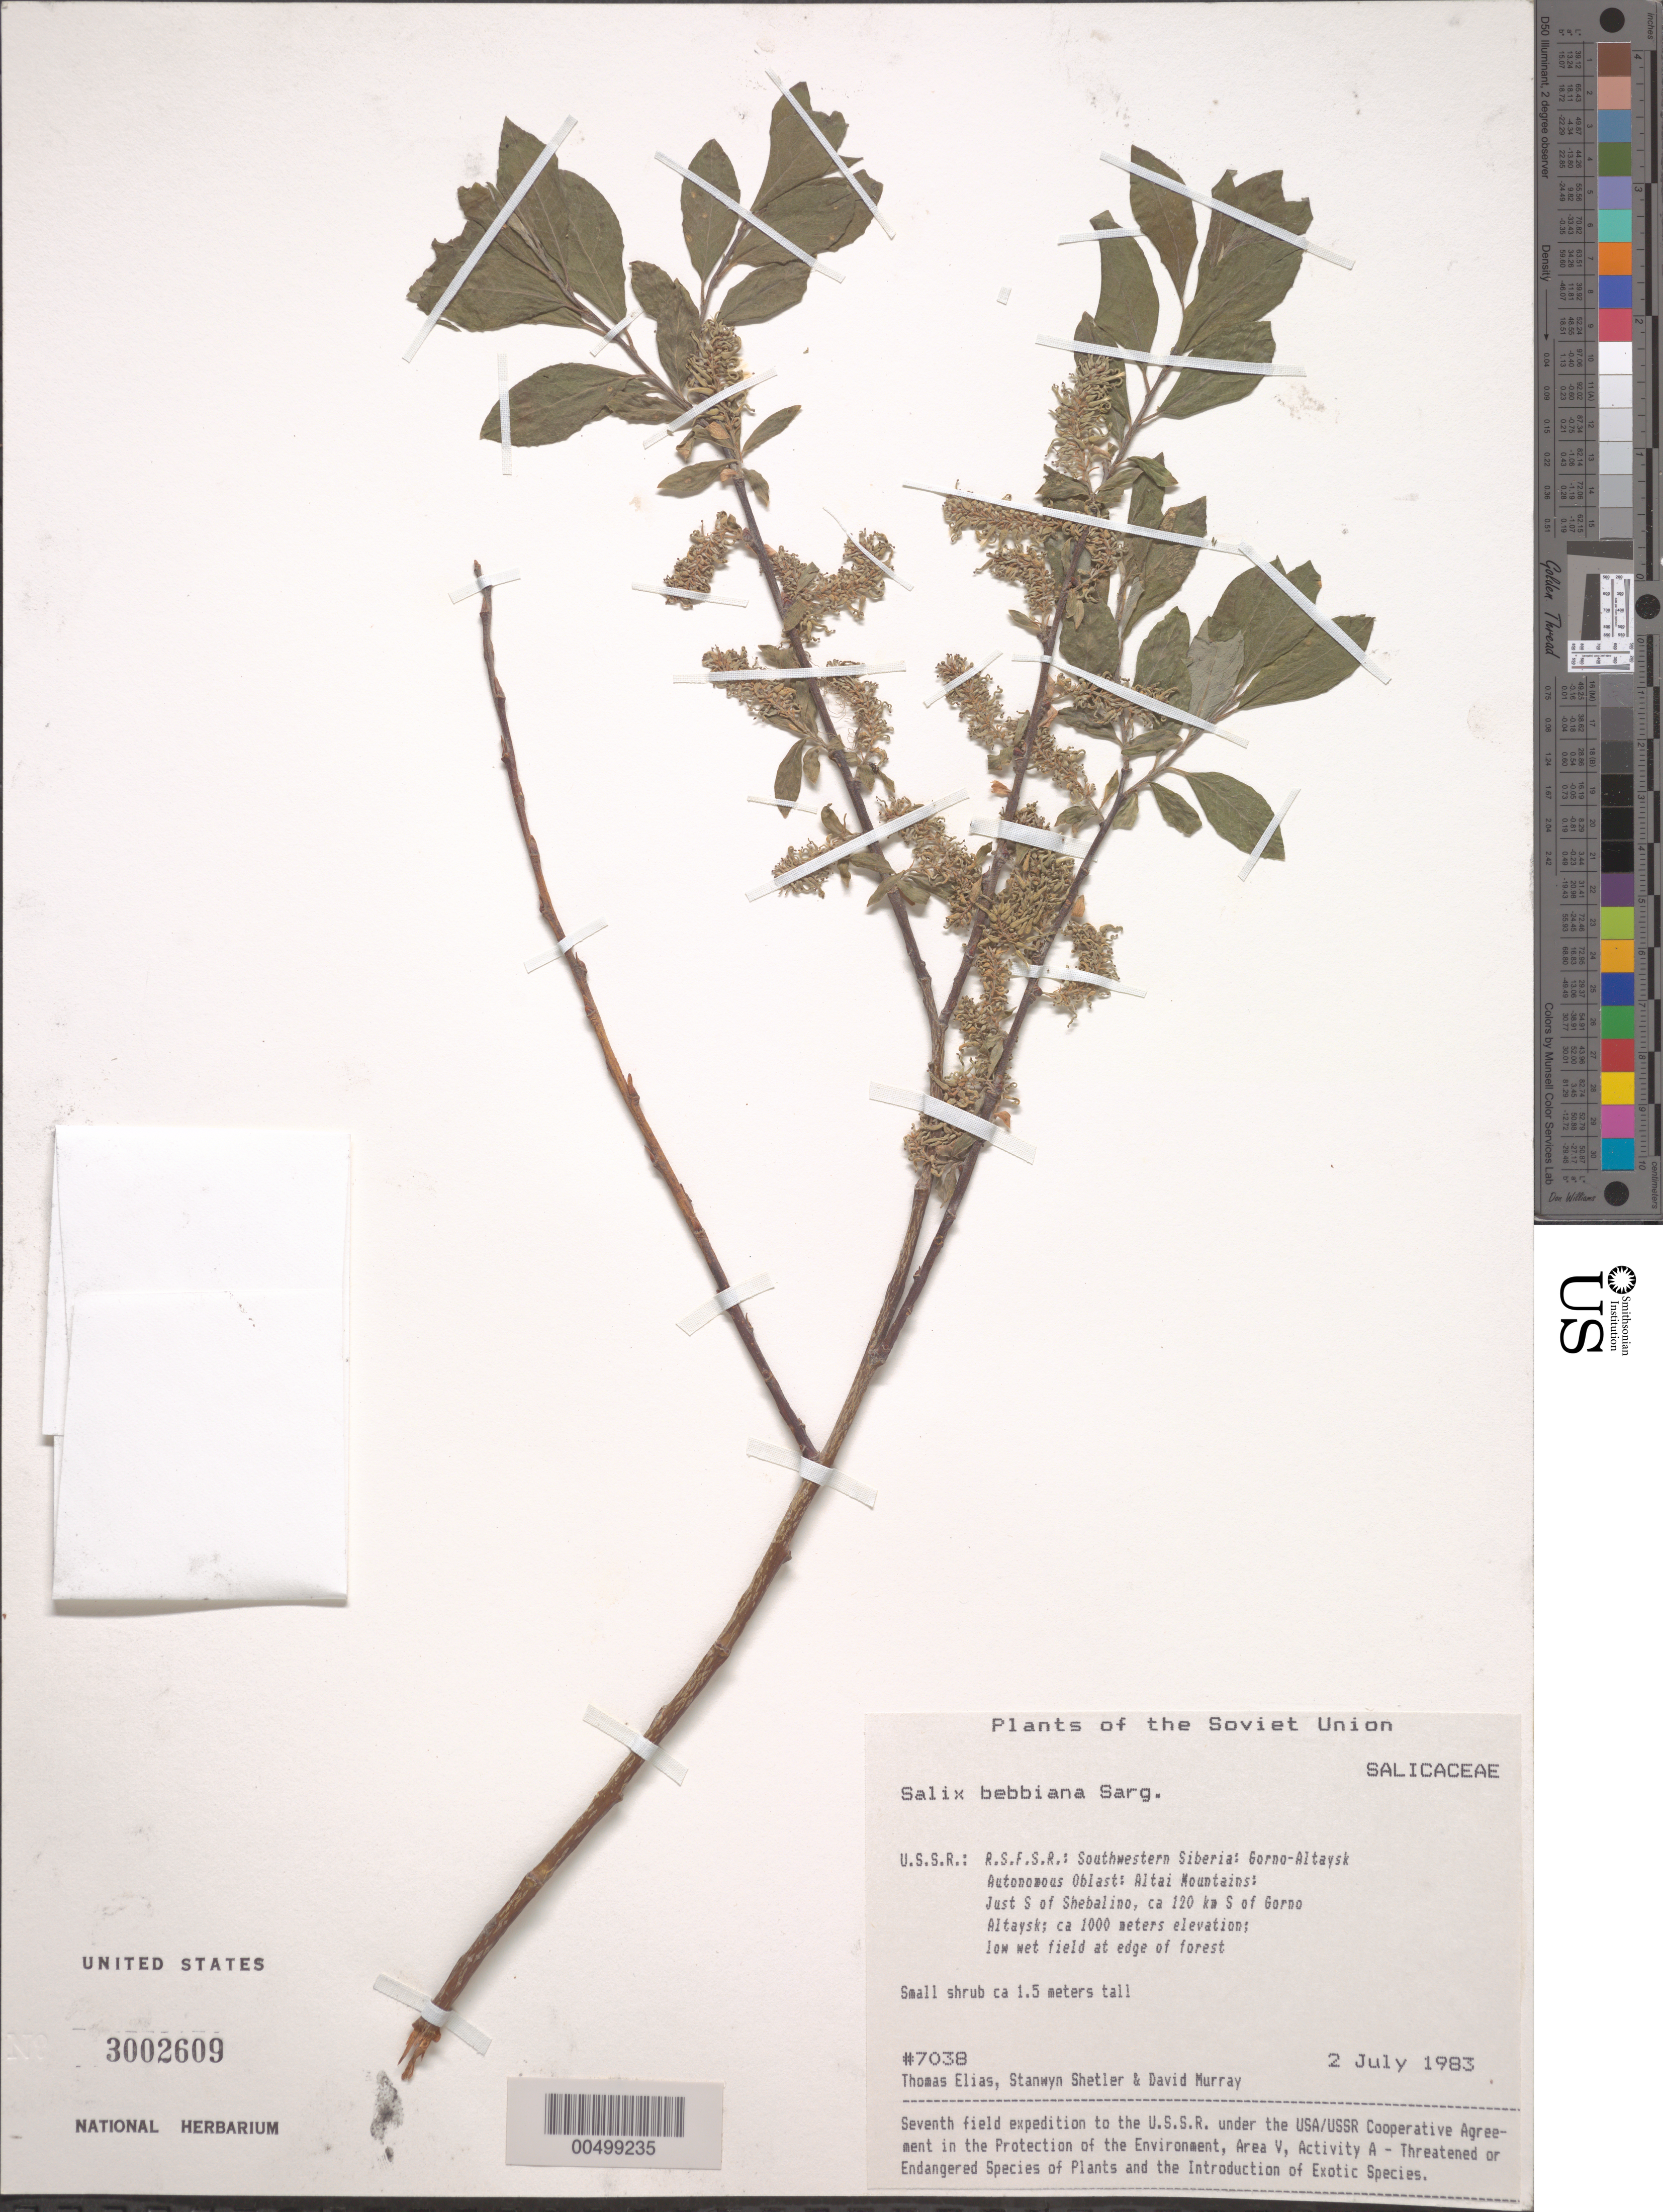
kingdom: Plantae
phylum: Tracheophyta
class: Magnoliopsida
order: Malpighiales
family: Salicaceae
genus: Salix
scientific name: Salix bebbiana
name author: Sarg.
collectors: T. Elias, S. Shetler & D. F. Murray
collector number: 7038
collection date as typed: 02 Jul 1983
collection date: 1983-07-02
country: Russian Federation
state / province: Altai Republic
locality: Altai Mountains, just S of Shebalino, ca. 120 km S of Gorno-Altaysk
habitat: low wet field at edge of forest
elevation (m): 1000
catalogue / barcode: US 3002609